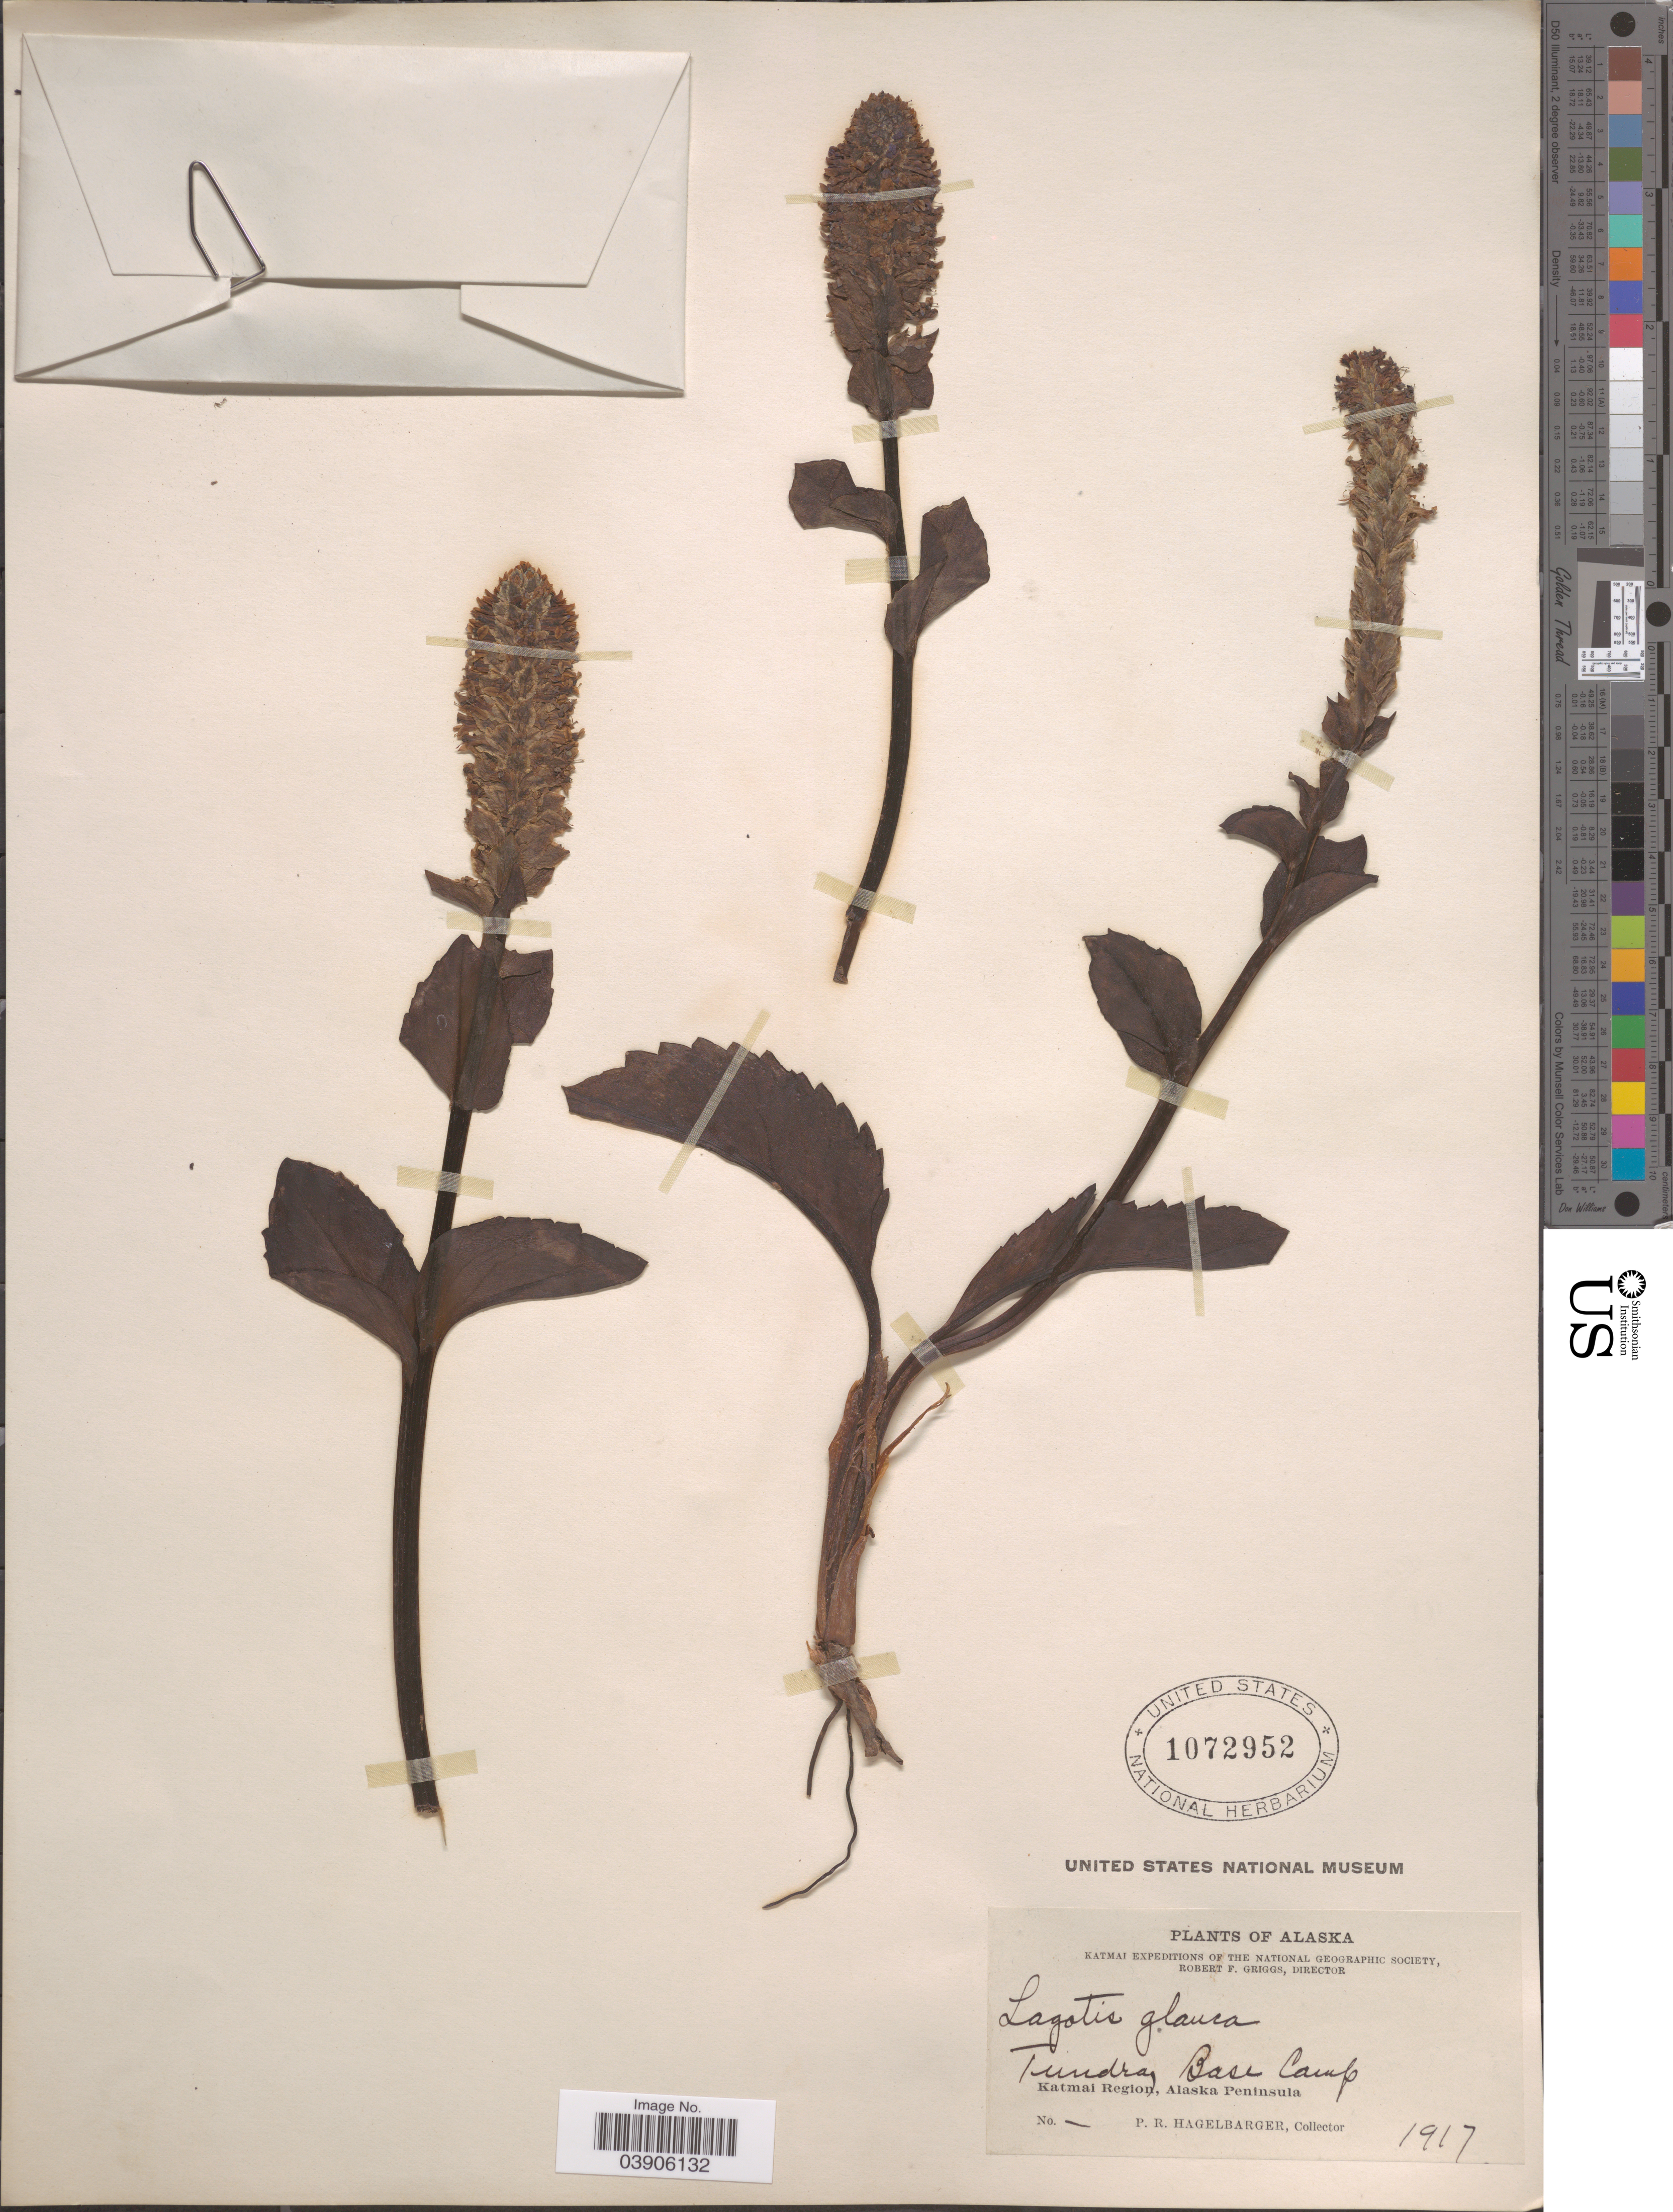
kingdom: Plantae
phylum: Tracheophyta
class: Magnoliopsida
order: Lamiales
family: Plantaginaceae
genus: Lagotis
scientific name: Lagotis glauca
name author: Gaertn.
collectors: P. Hagelbarger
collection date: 1917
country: United States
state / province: Alaska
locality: Tundra, Base Camp. Katmai Regio, Alaska Peninsula.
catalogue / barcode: US 1072952